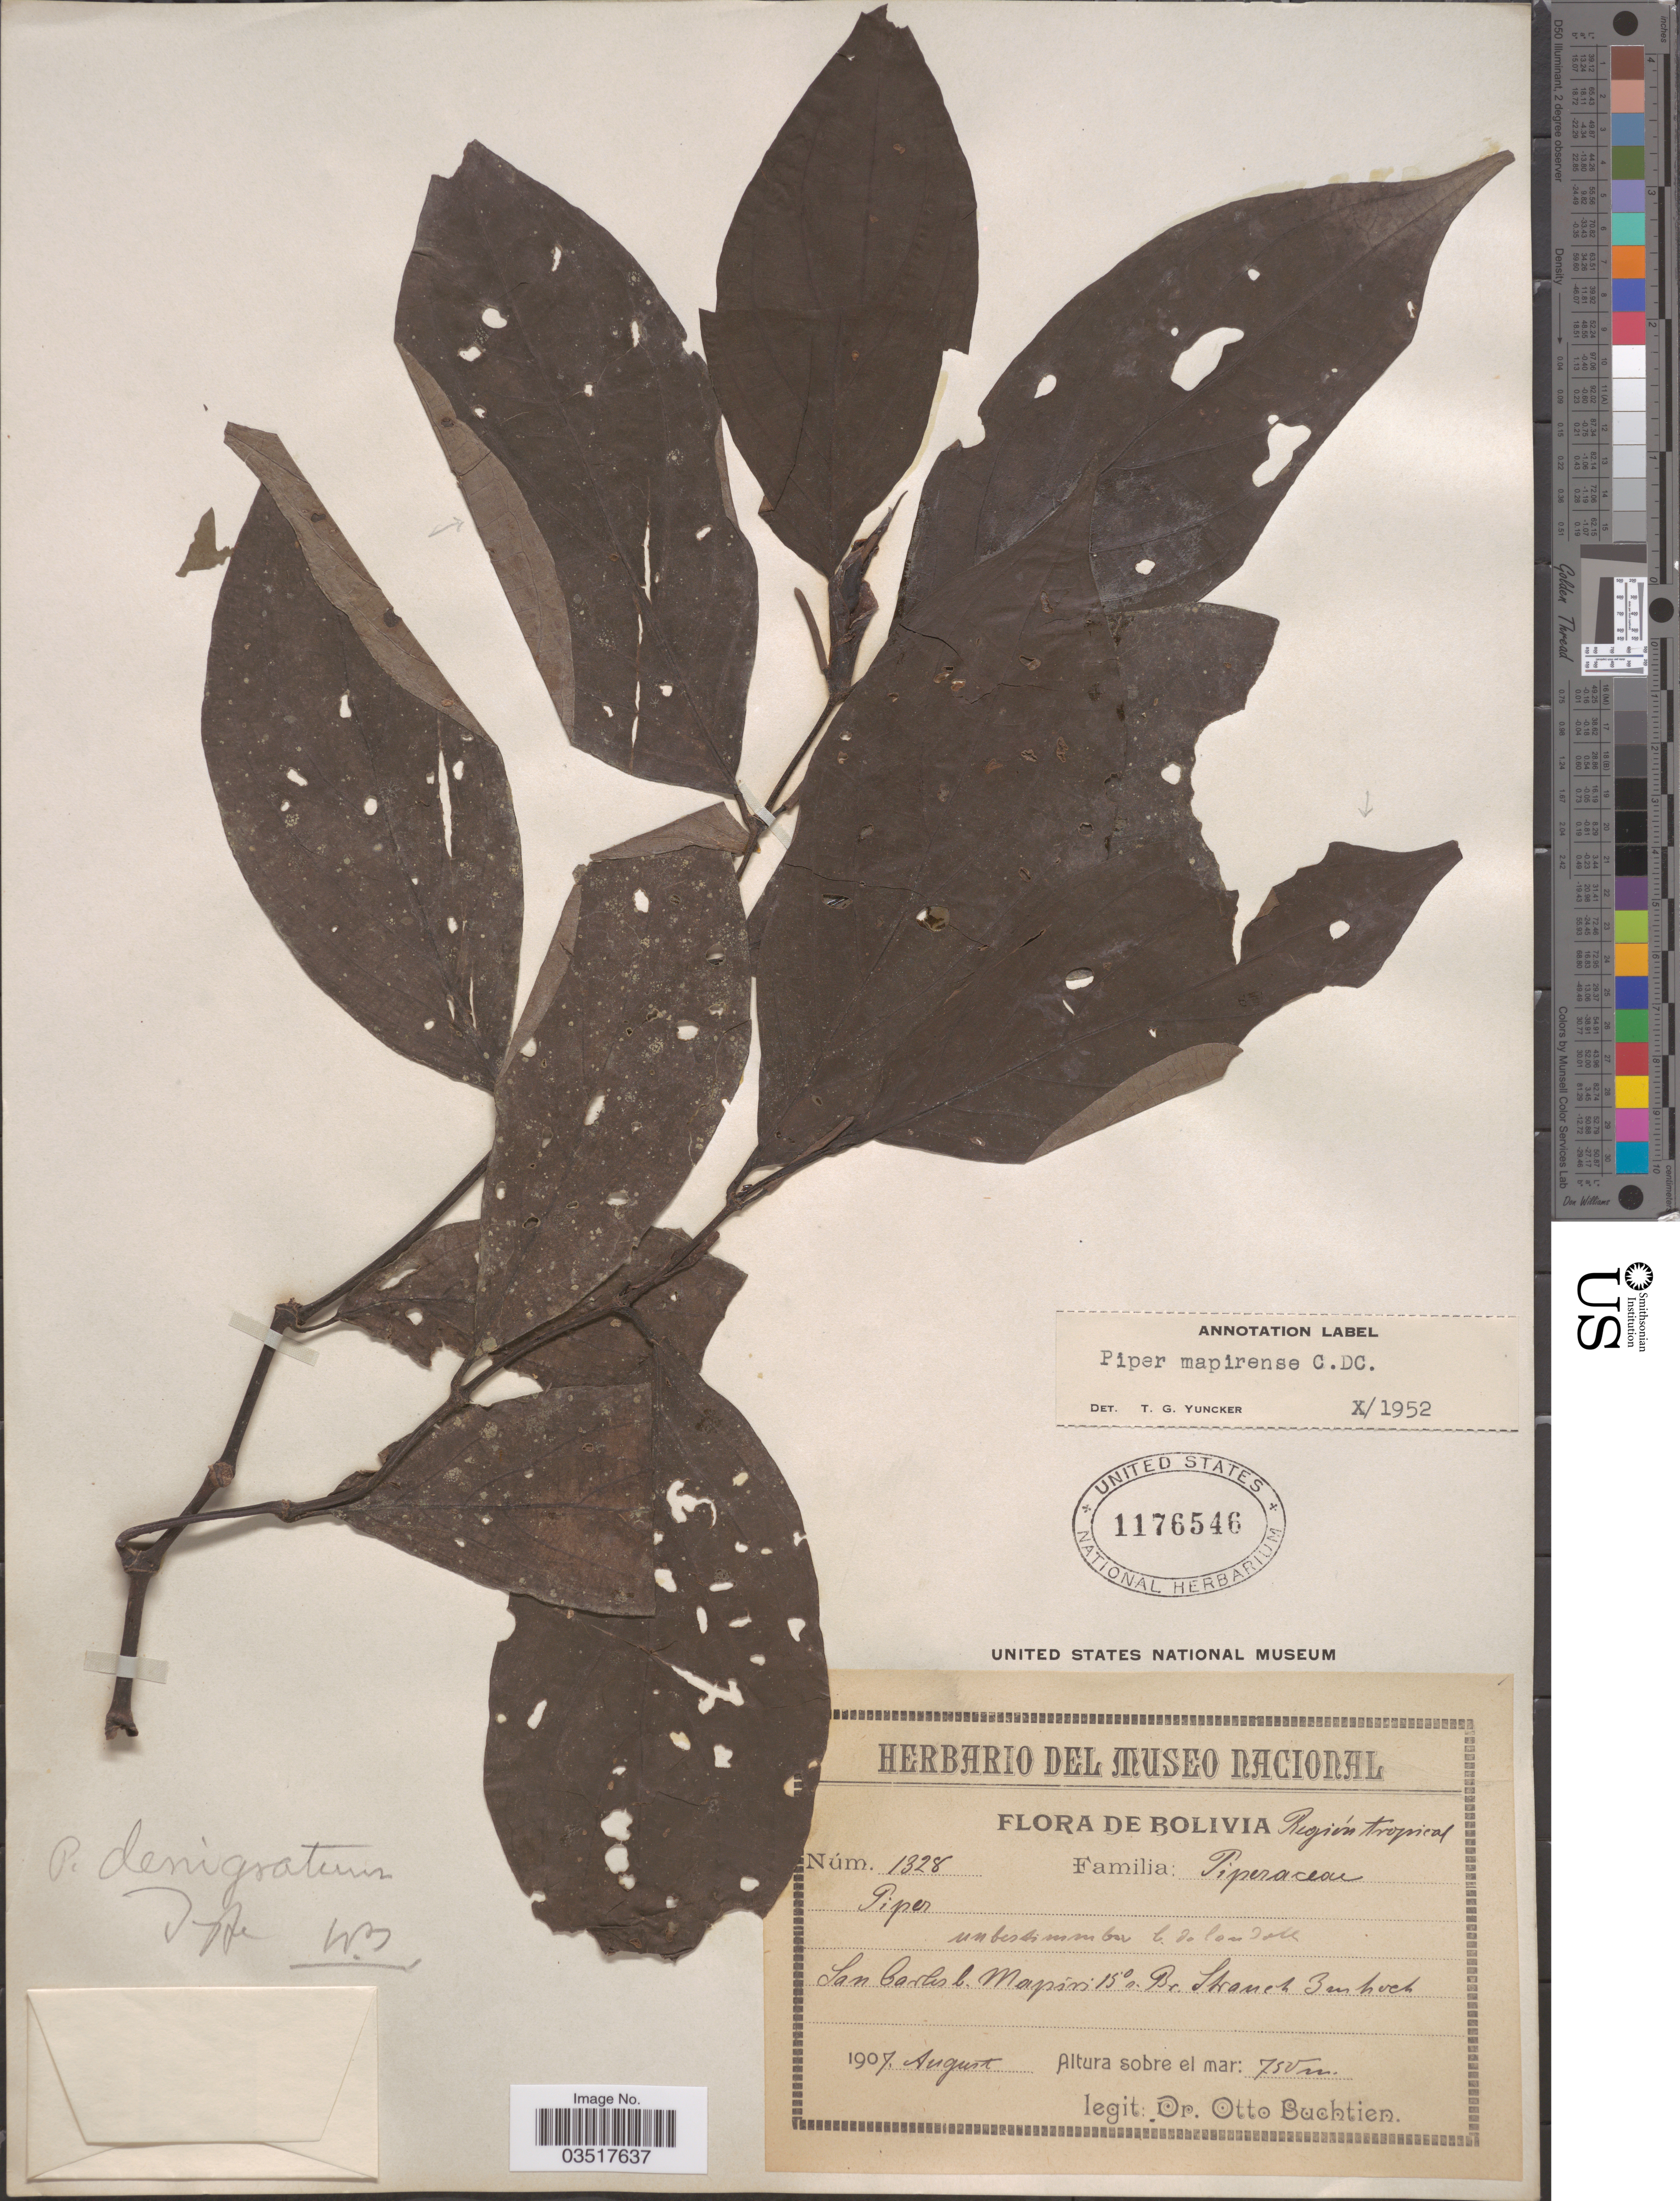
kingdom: Plantae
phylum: Tracheophyta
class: Magnoliopsida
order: Piperales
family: Piperaceae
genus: Piper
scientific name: Piper mapirense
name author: C. DC.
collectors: O. Buchtien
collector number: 1328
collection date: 1907-08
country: Bolivia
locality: Región tropical. San Carlos b. Mapiri 15° s. Br.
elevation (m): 750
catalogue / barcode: US 1176546